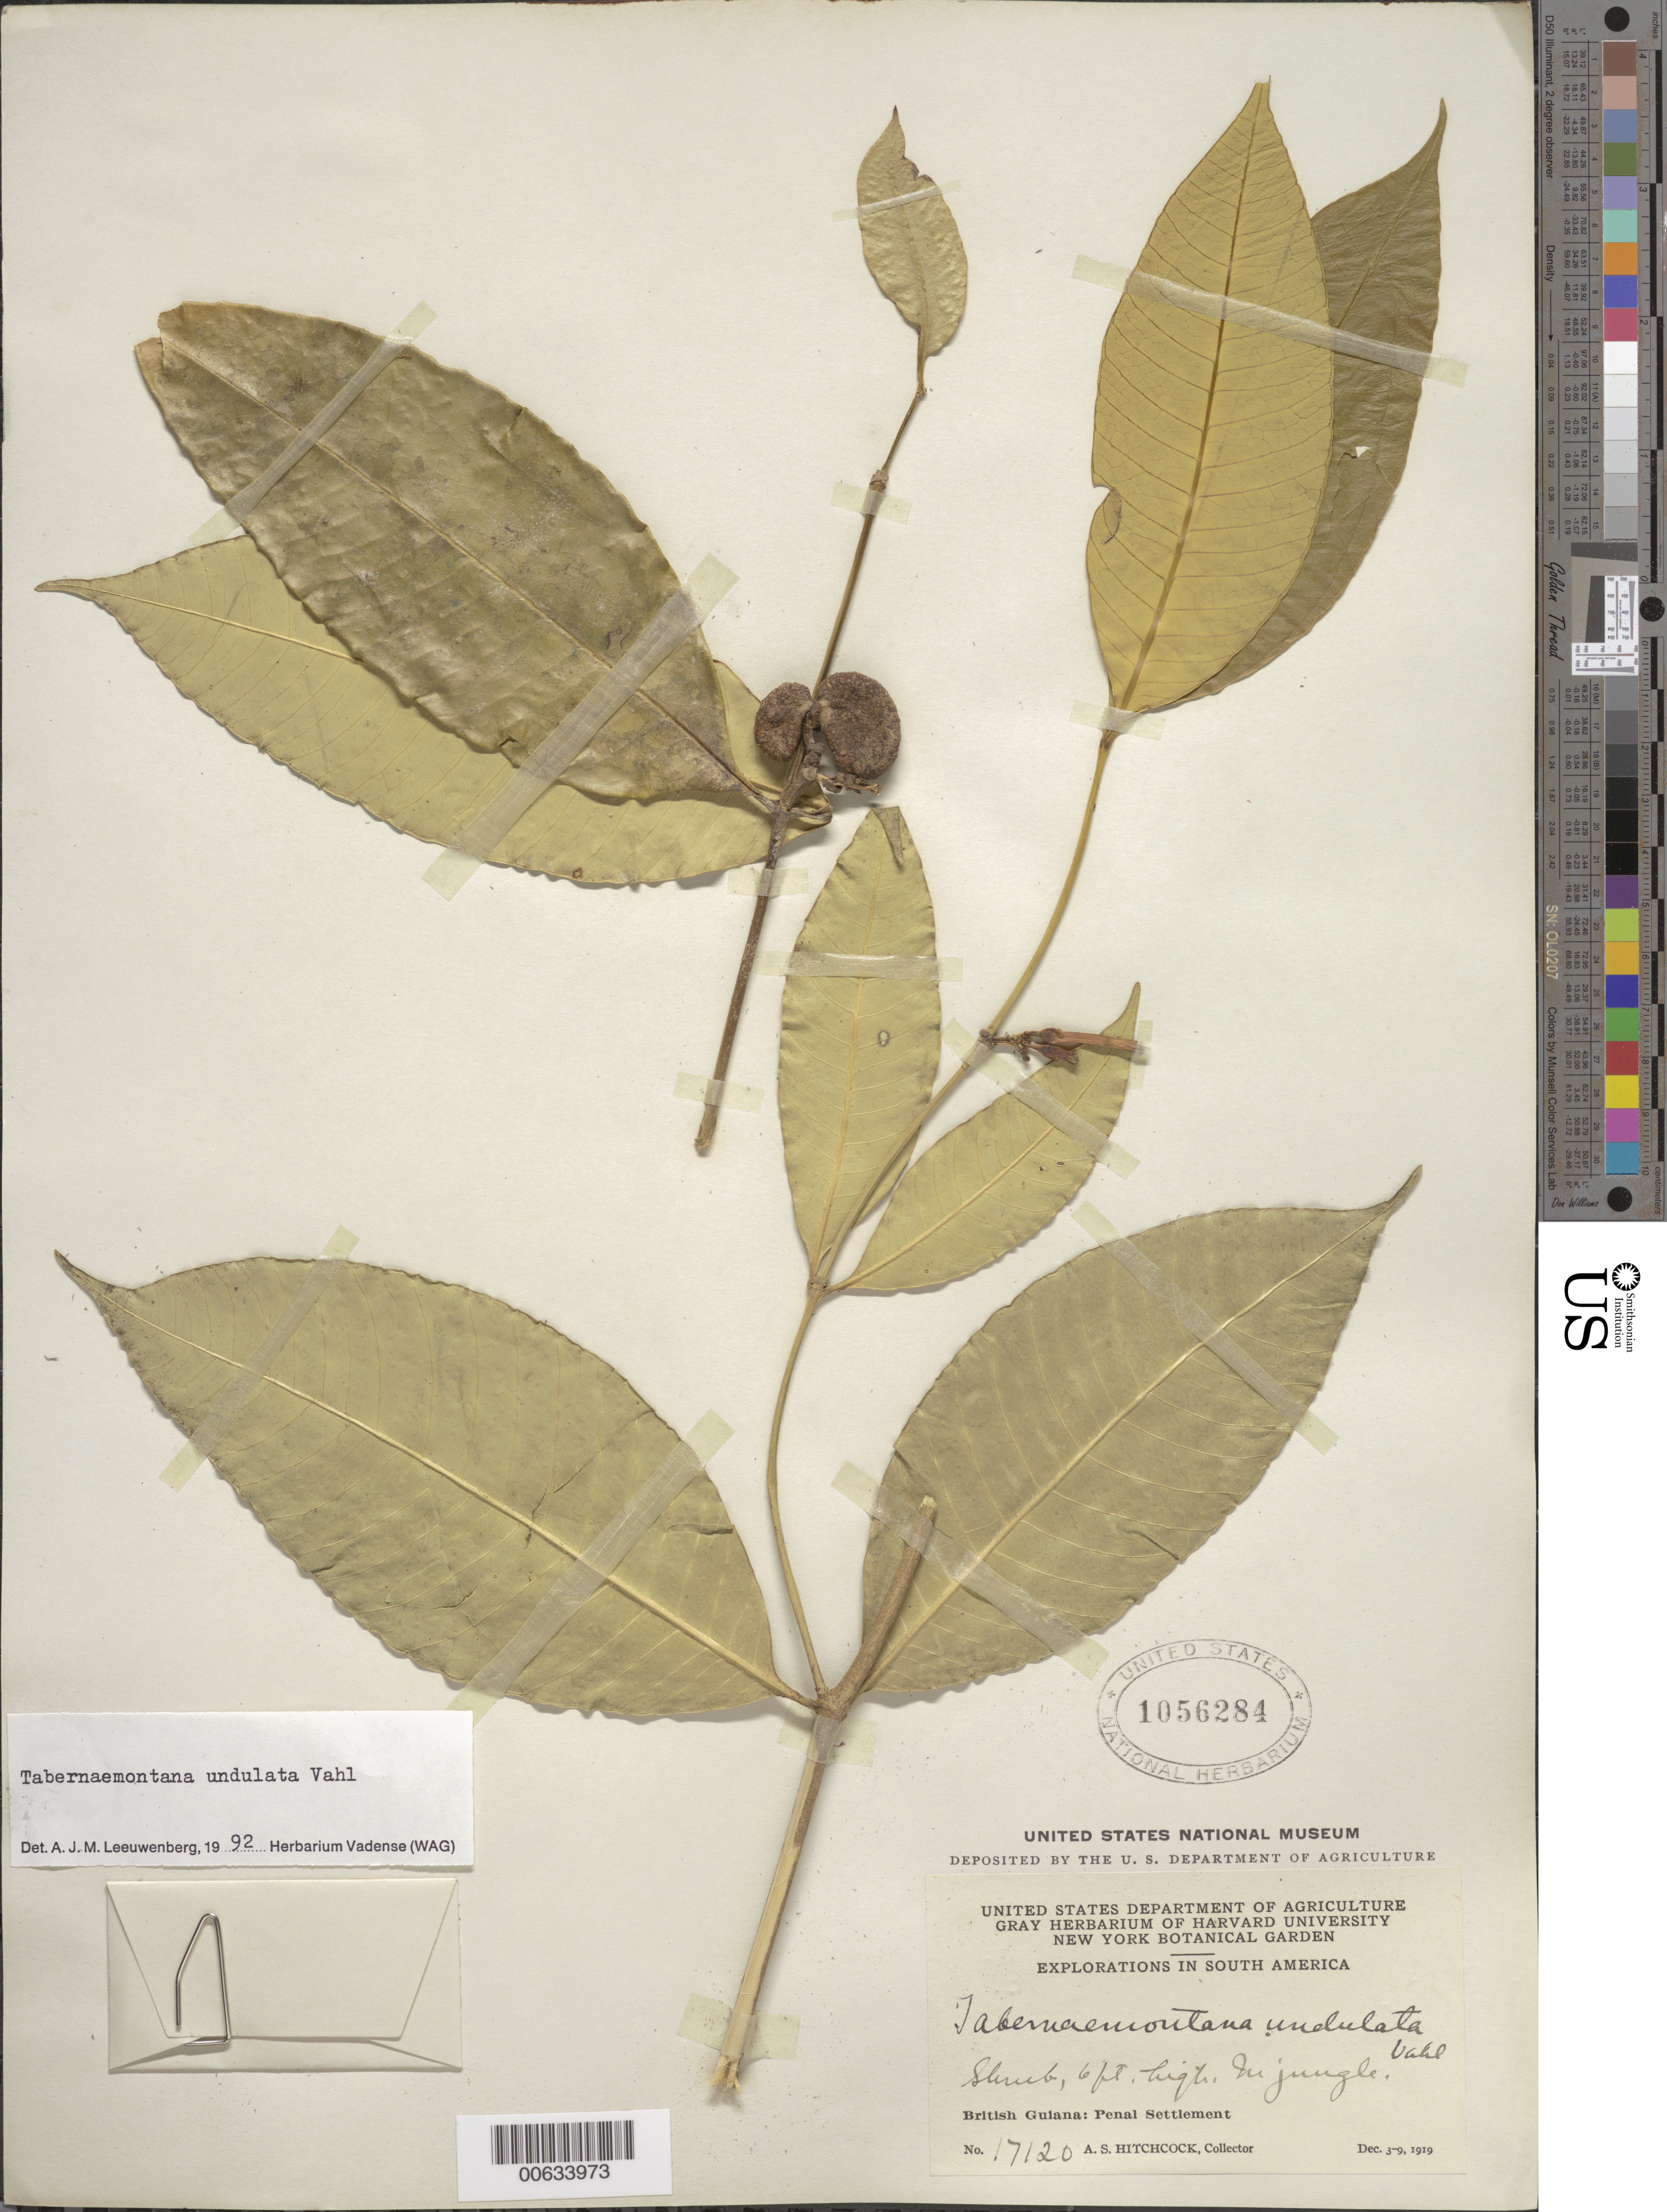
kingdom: Plantae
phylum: Tracheophyta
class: Magnoliopsida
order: Gentianales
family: Apocynaceae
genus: Tabernaemontana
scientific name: Tabernaemontana undulata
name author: Vahl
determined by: Leeuwenberg, A. J. M.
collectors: A. S. Hitchcock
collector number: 17120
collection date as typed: Dec. 3-9, 1919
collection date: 1919-12-03/1919-12-09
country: Guyana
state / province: Cuyuni-Mazaruni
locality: Penal Settlement, on W side of Essequibo River, near mouth of Mazaruni River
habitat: Jungle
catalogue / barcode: US 1056284